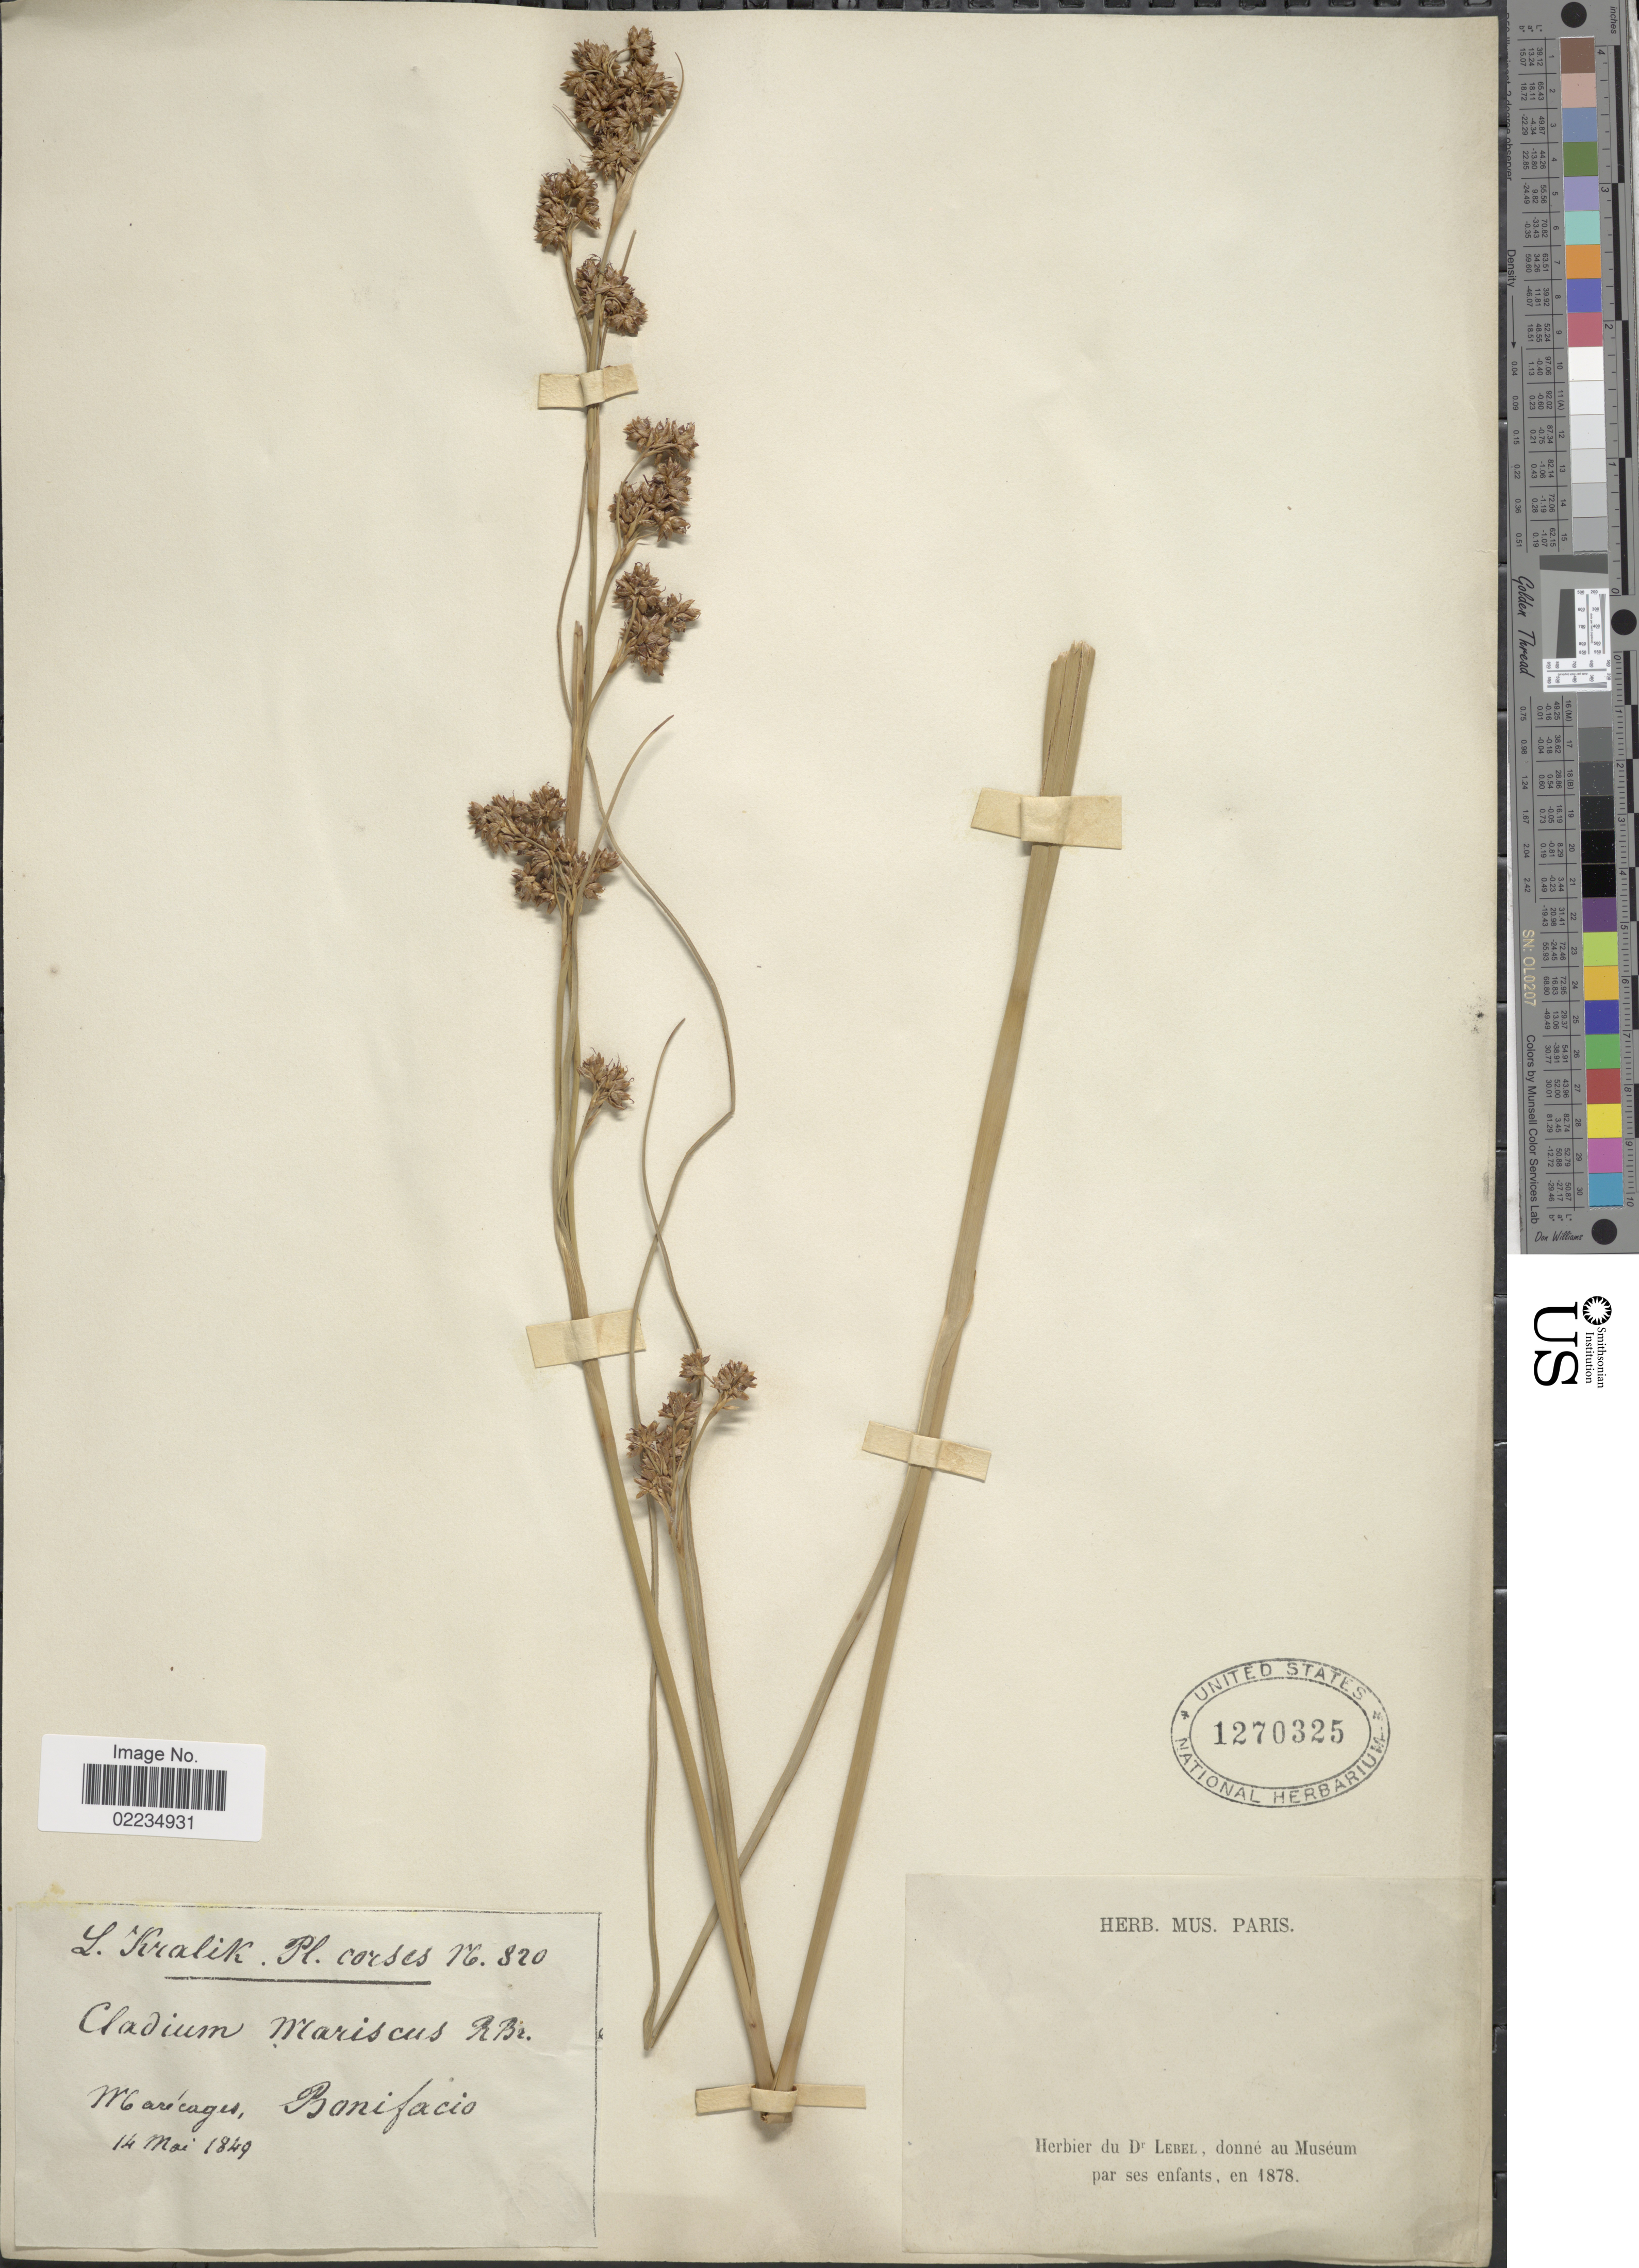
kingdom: Plantae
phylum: Tracheophyta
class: Liliopsida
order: Poales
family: Cyperaceae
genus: Cladium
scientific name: Cladium mariscus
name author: (L.) Pohl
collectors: L. Kralik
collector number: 820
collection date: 1849-05-14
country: France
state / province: Corsica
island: Corse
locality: Pl. Corses, Marecages, Bonifacio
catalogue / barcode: US 1270325